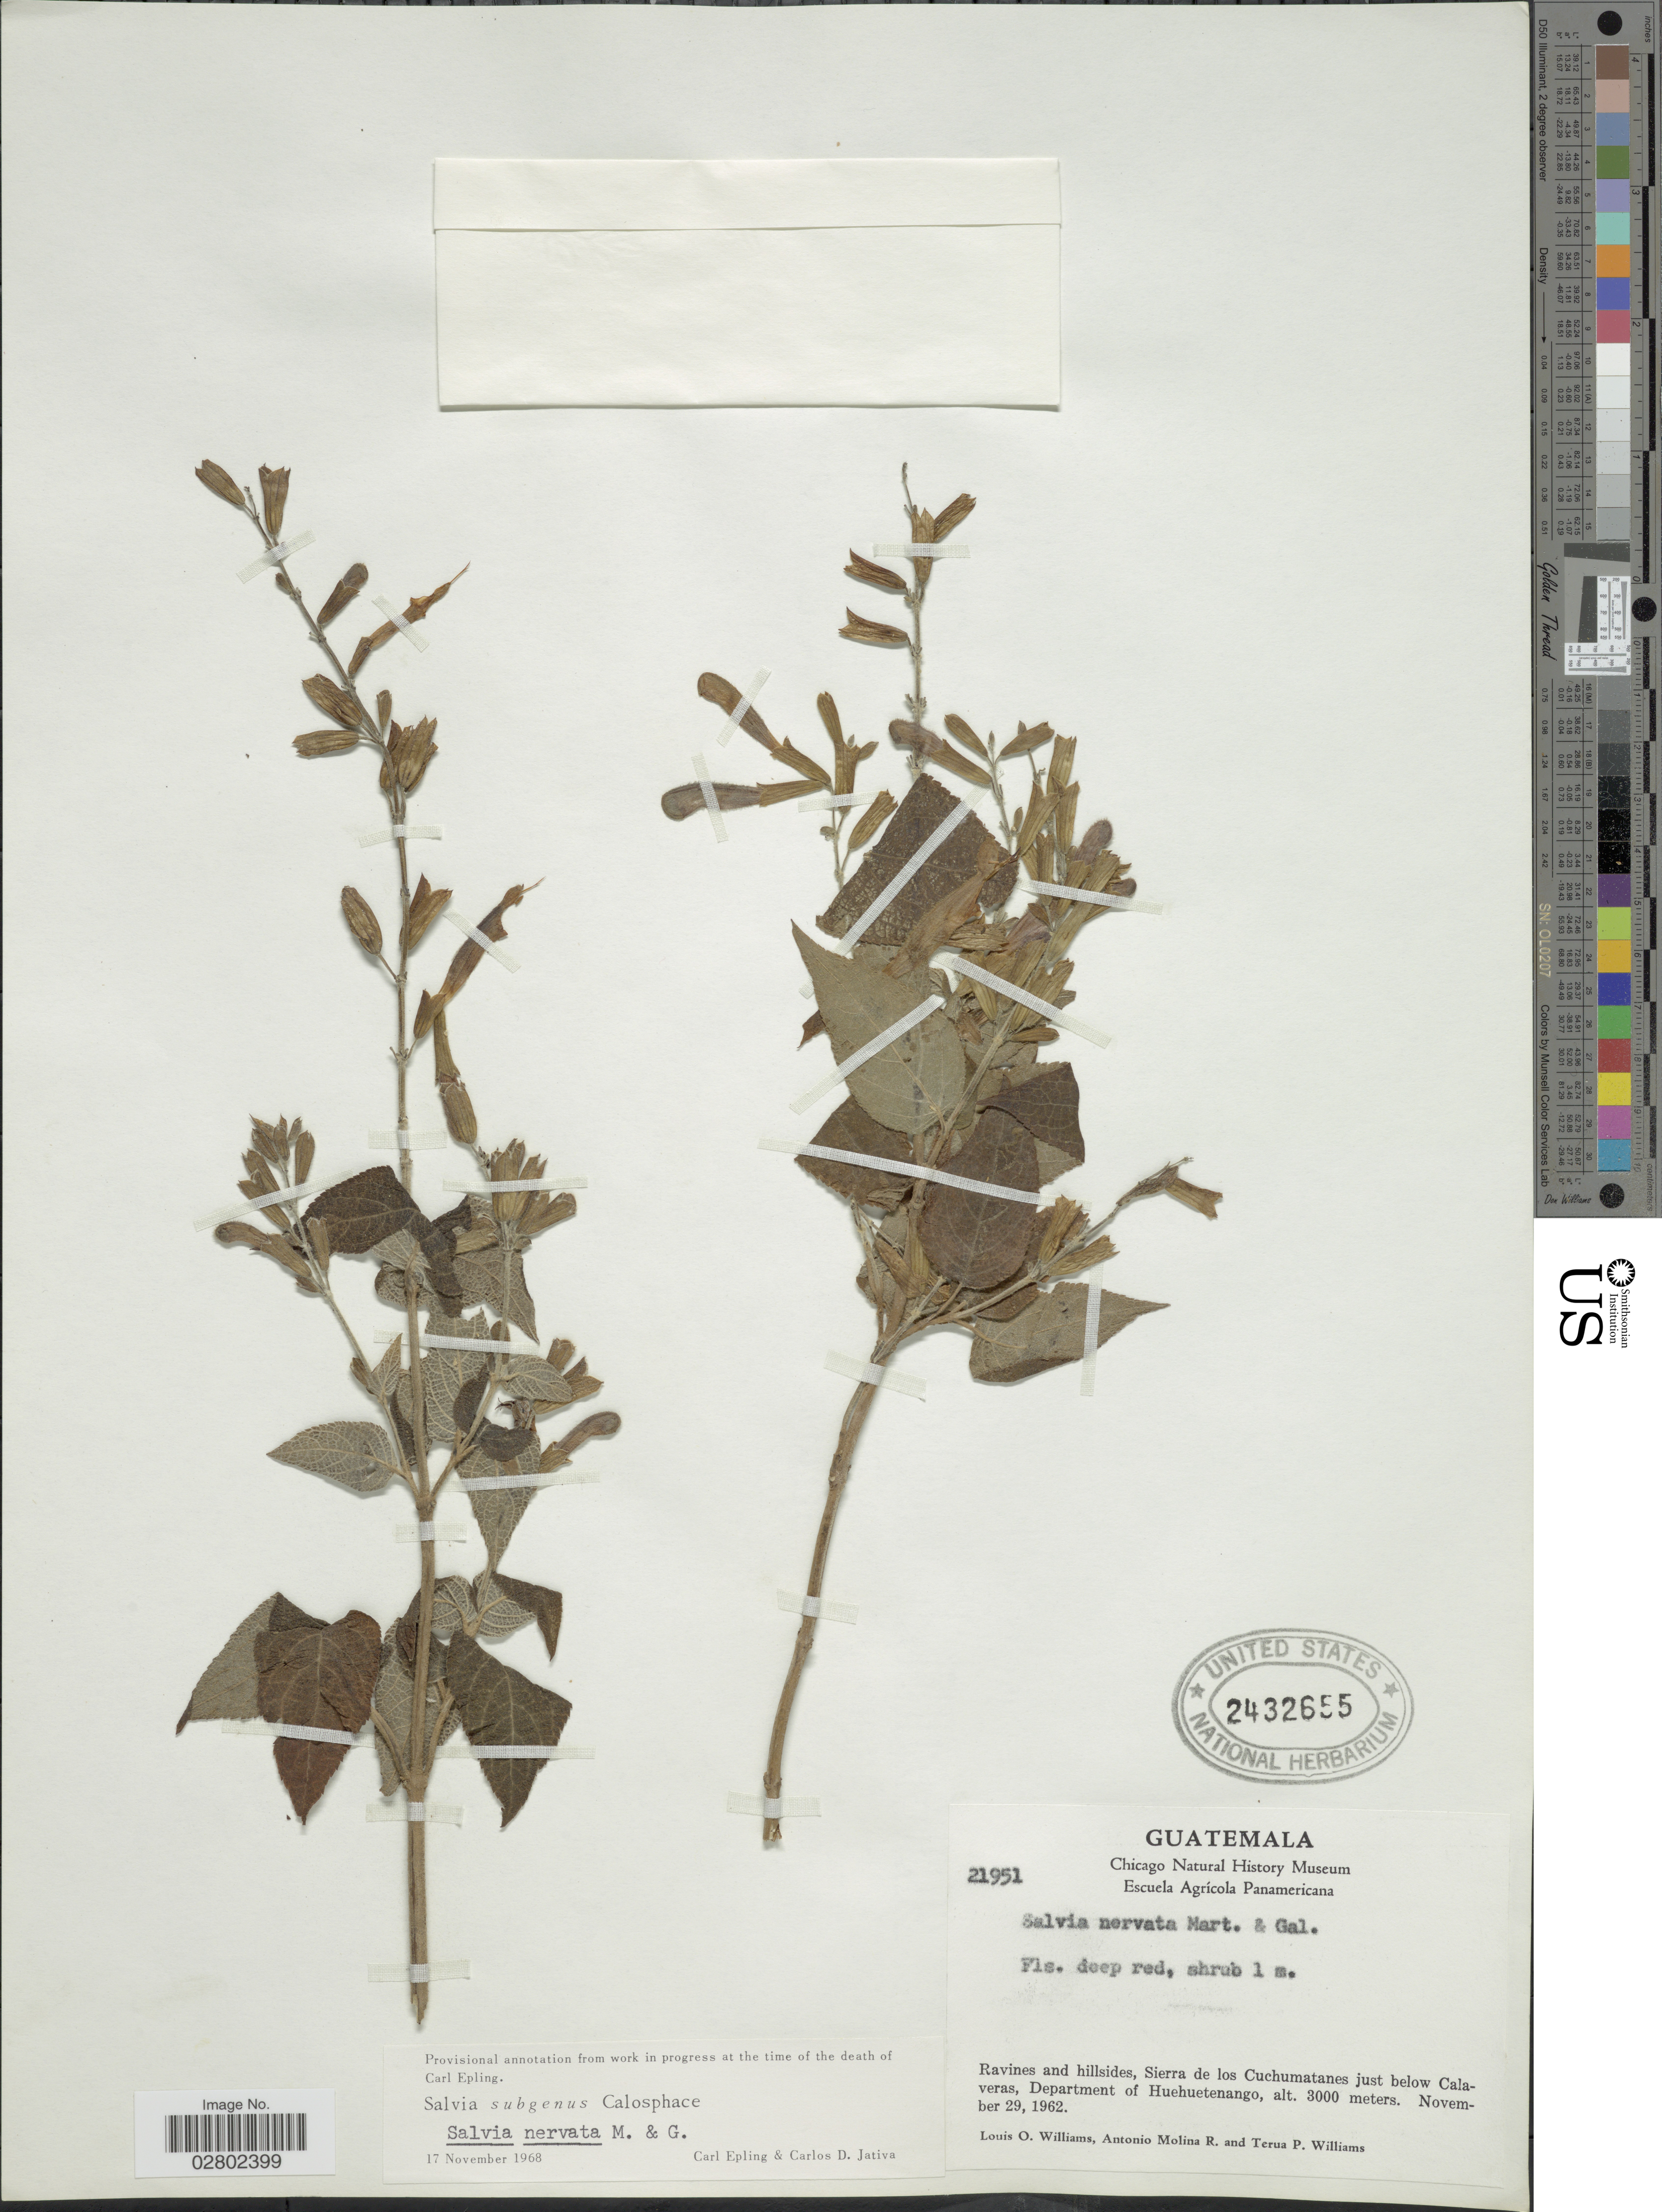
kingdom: Plantae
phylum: Tracheophyta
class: Magnoliopsida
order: Lamiales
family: Lamiaceae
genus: Salvia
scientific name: Salvia nervata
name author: M. Martens & Galeotti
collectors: L. O. Williams, A. Molina R. & T. P. Williams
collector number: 21951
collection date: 1962-11-29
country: Guatemala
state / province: Huehuetenango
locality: Ravines and hillsides, Sierra de los Cuchumatanes just below Calaveras, Department of Huehuetenango.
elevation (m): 3000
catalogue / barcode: US 2432655